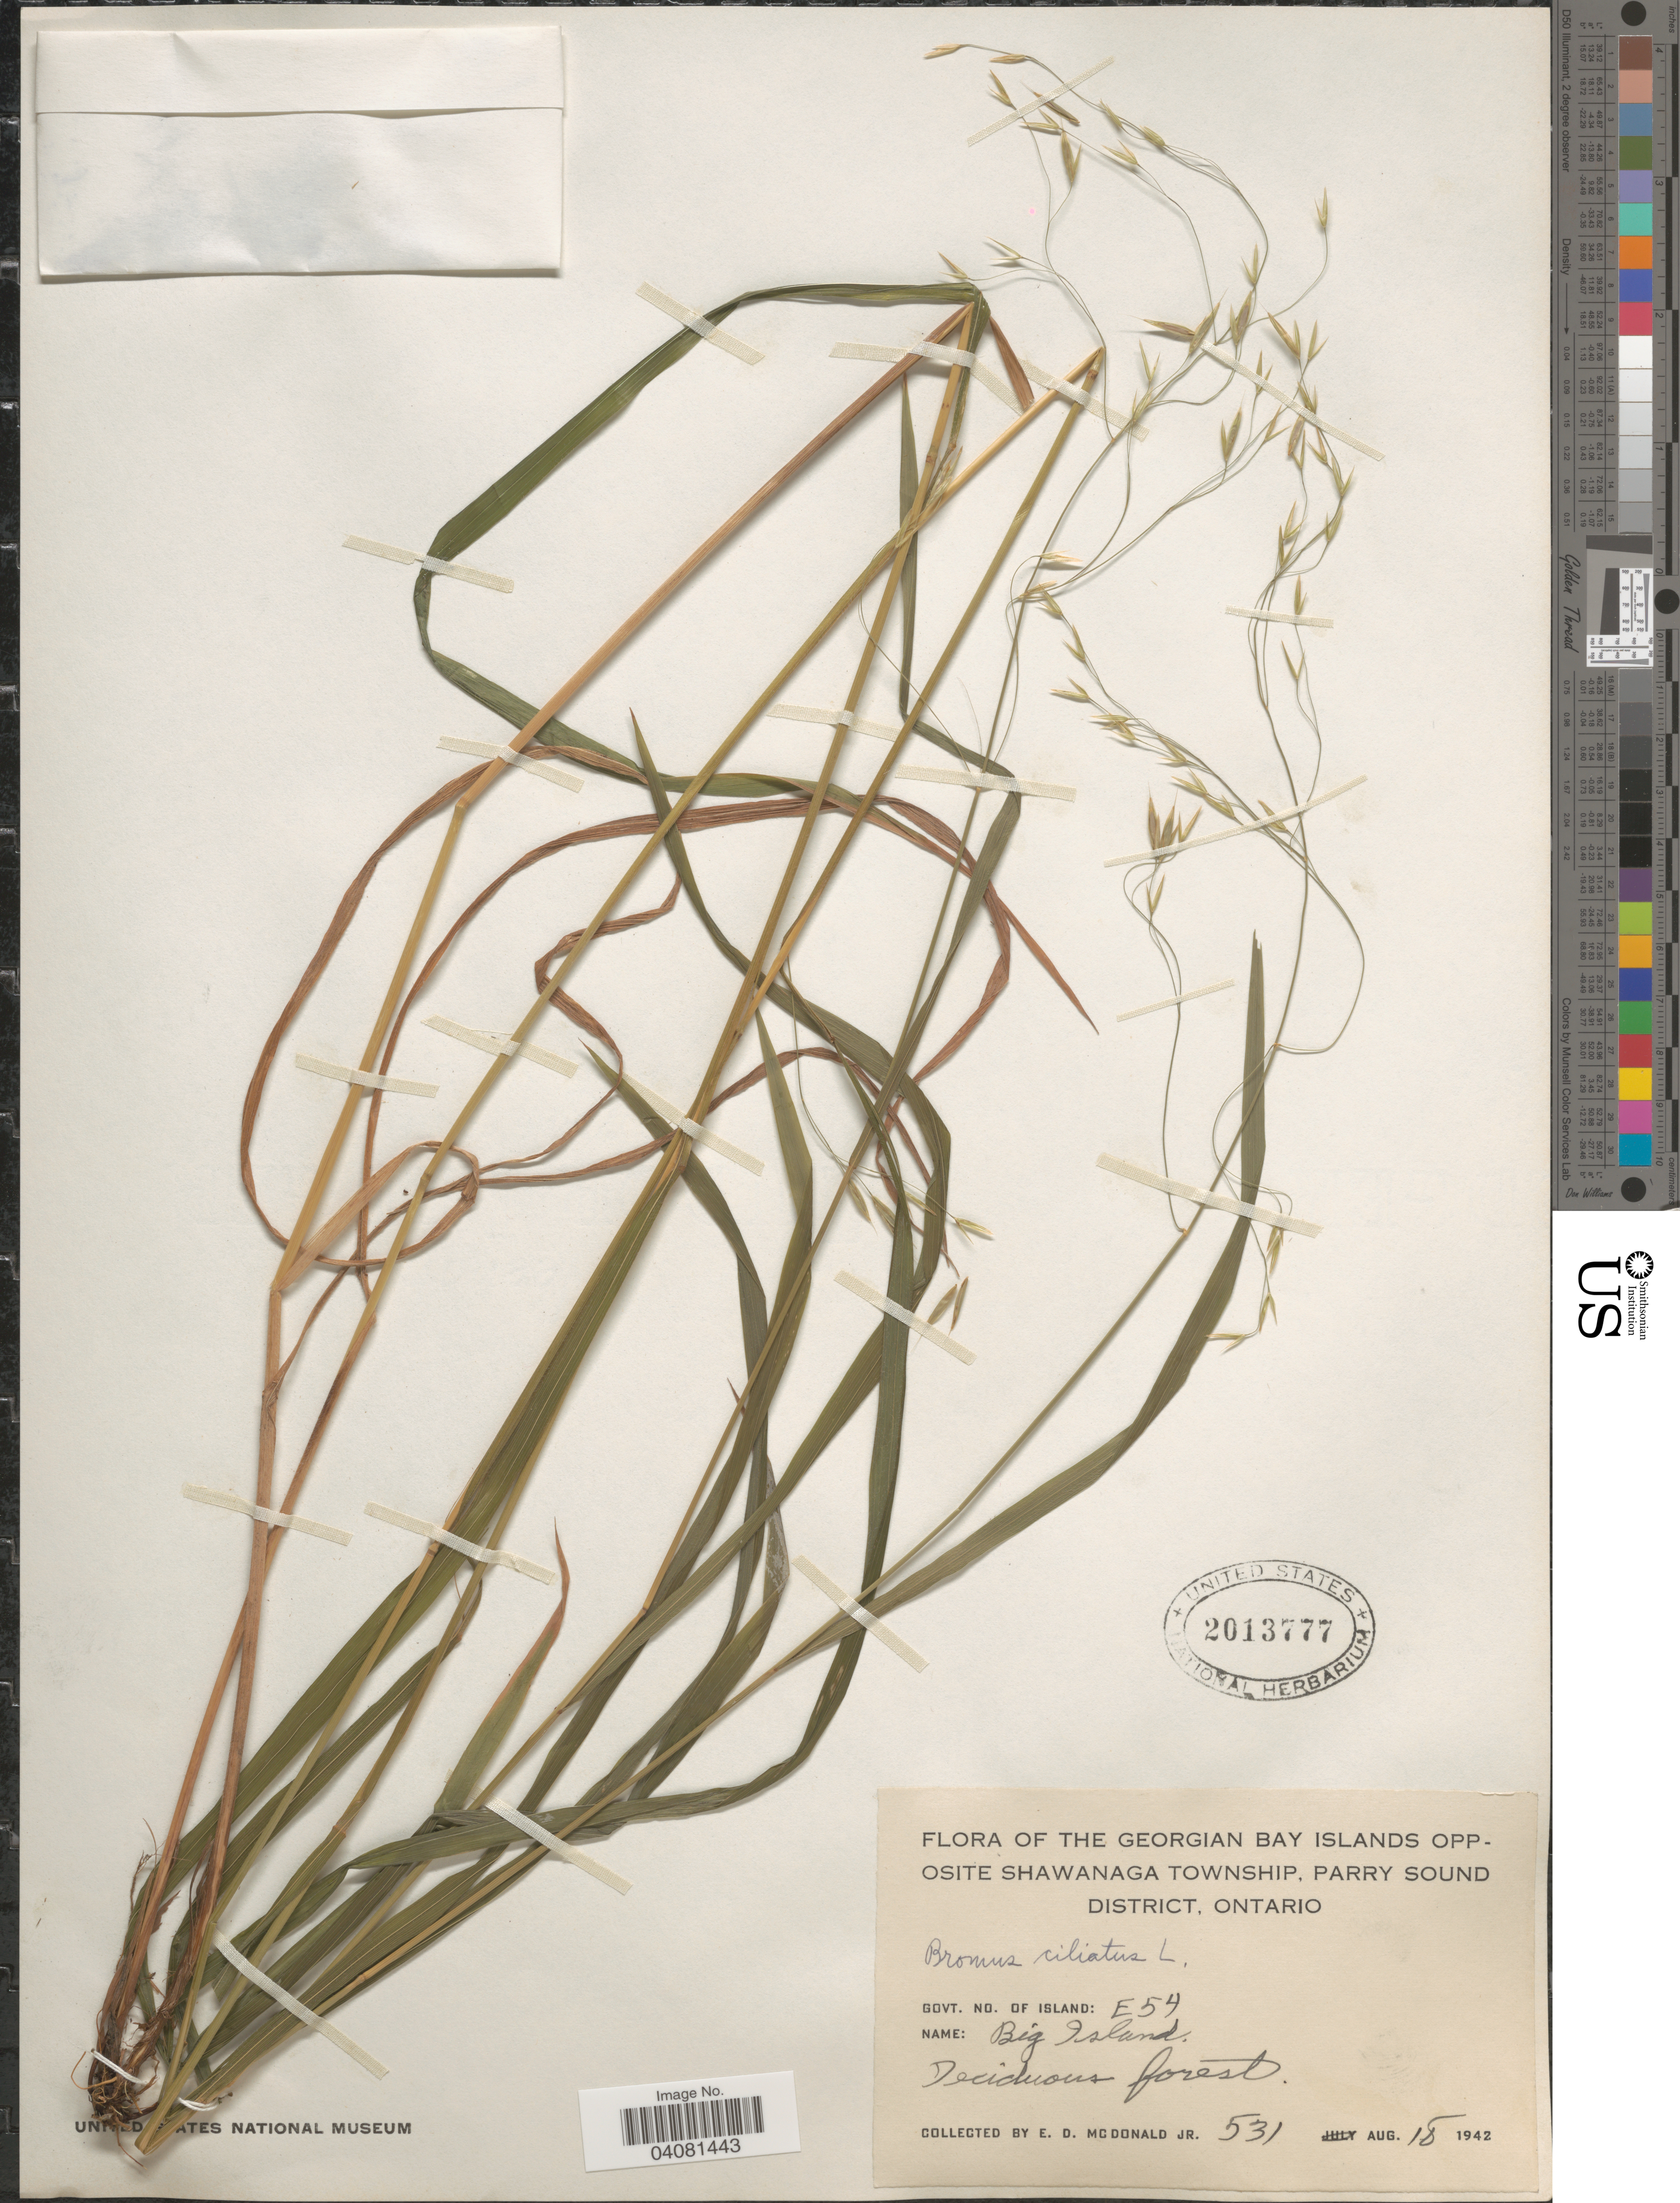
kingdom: Plantae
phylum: Tracheophyta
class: Liliopsida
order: Poales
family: Poaceae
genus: Bromus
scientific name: Bromus ciliatus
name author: L.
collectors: E. D. McDonald Jr.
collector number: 531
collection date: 1942-08-18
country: Canada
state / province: Ontario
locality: Georgian Bay Islands opposite Shawanaga Township, Parry Sound District. Govt. No. of Island: E54. Big Island. Deciduous forest.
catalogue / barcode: US 2013777